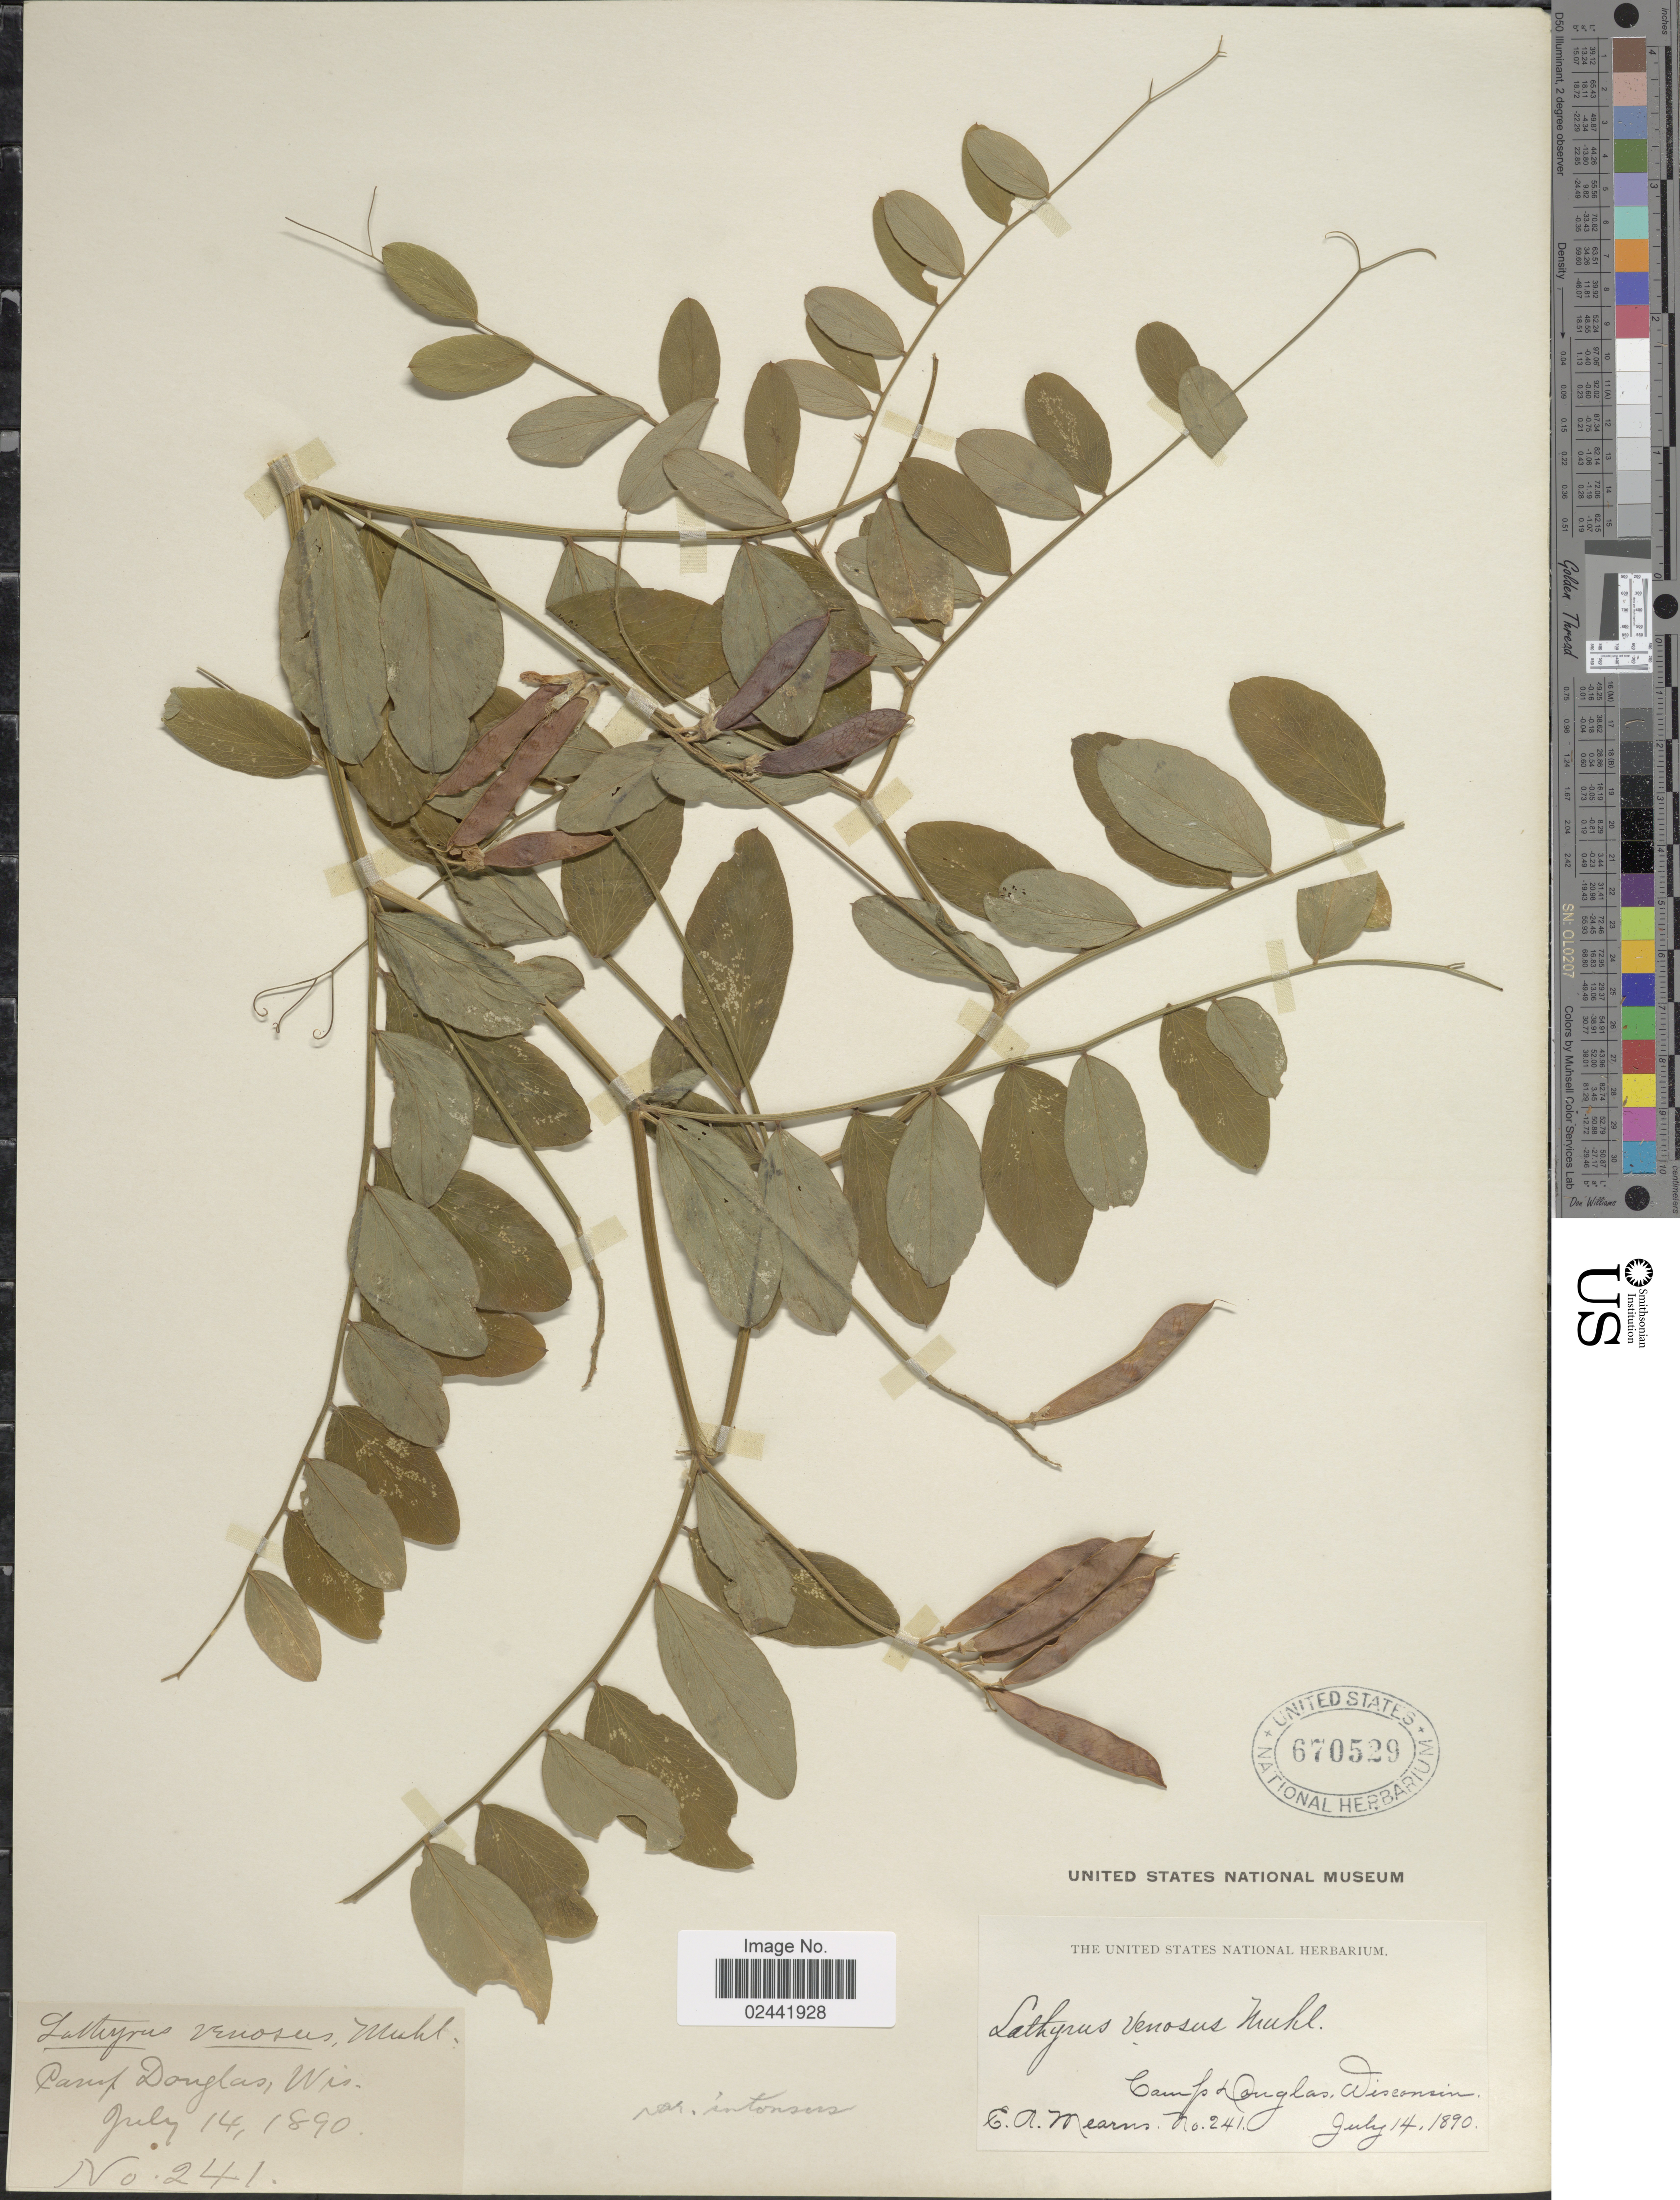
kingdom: Plantae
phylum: Tracheophyta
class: Magnoliopsida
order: Fabales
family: Fabaceae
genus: Lathyrus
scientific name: Lathyrus venosus var. intonsus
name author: Butters & H. St. John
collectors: E. A. Mearns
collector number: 241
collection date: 1890-07-14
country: United States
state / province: Wisconsin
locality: Camp Douglas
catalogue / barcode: US 670529